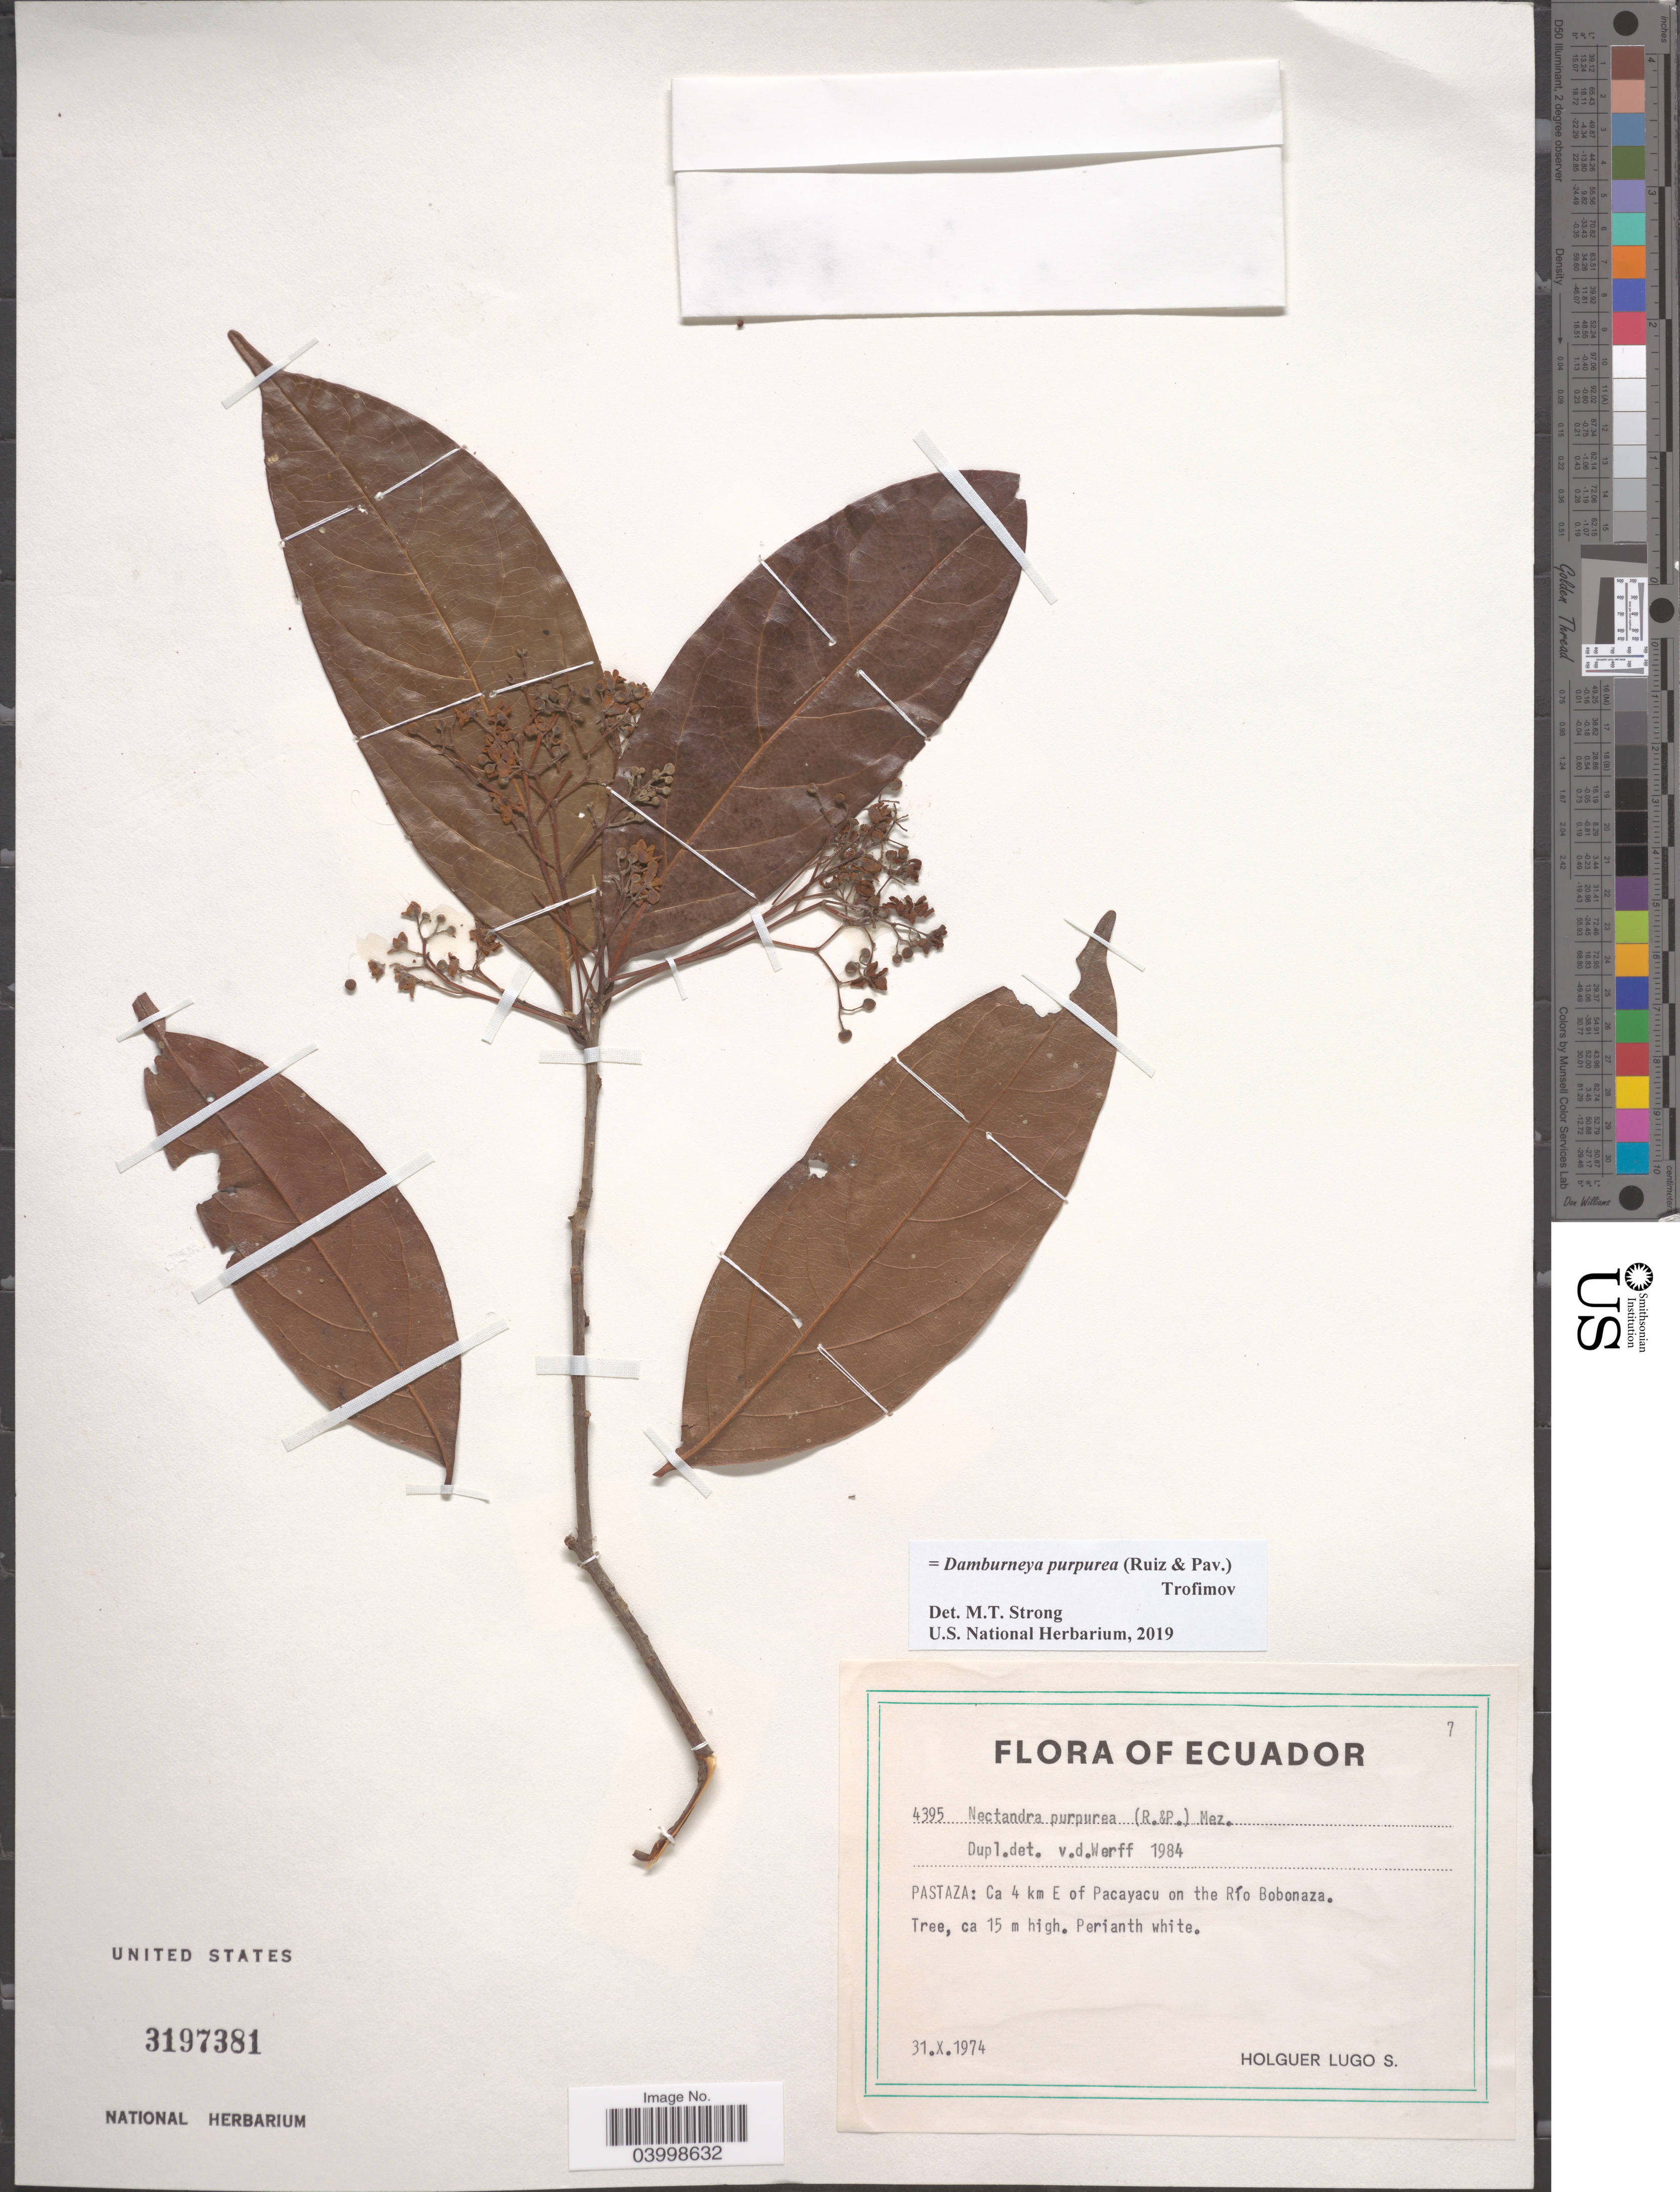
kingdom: Plantae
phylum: Tracheophyta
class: Magnoliopsida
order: Laurales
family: Lauraceae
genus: Damburneya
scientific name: Damburneya purpurea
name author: (Ruiz & Pav.) Trofimov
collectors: H. Lugo S.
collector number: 4395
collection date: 1974-10-31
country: Ecuador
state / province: Pastaza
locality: Ca 4 km E of Pacayacu on the Río Bobonaza.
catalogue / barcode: US 3197381